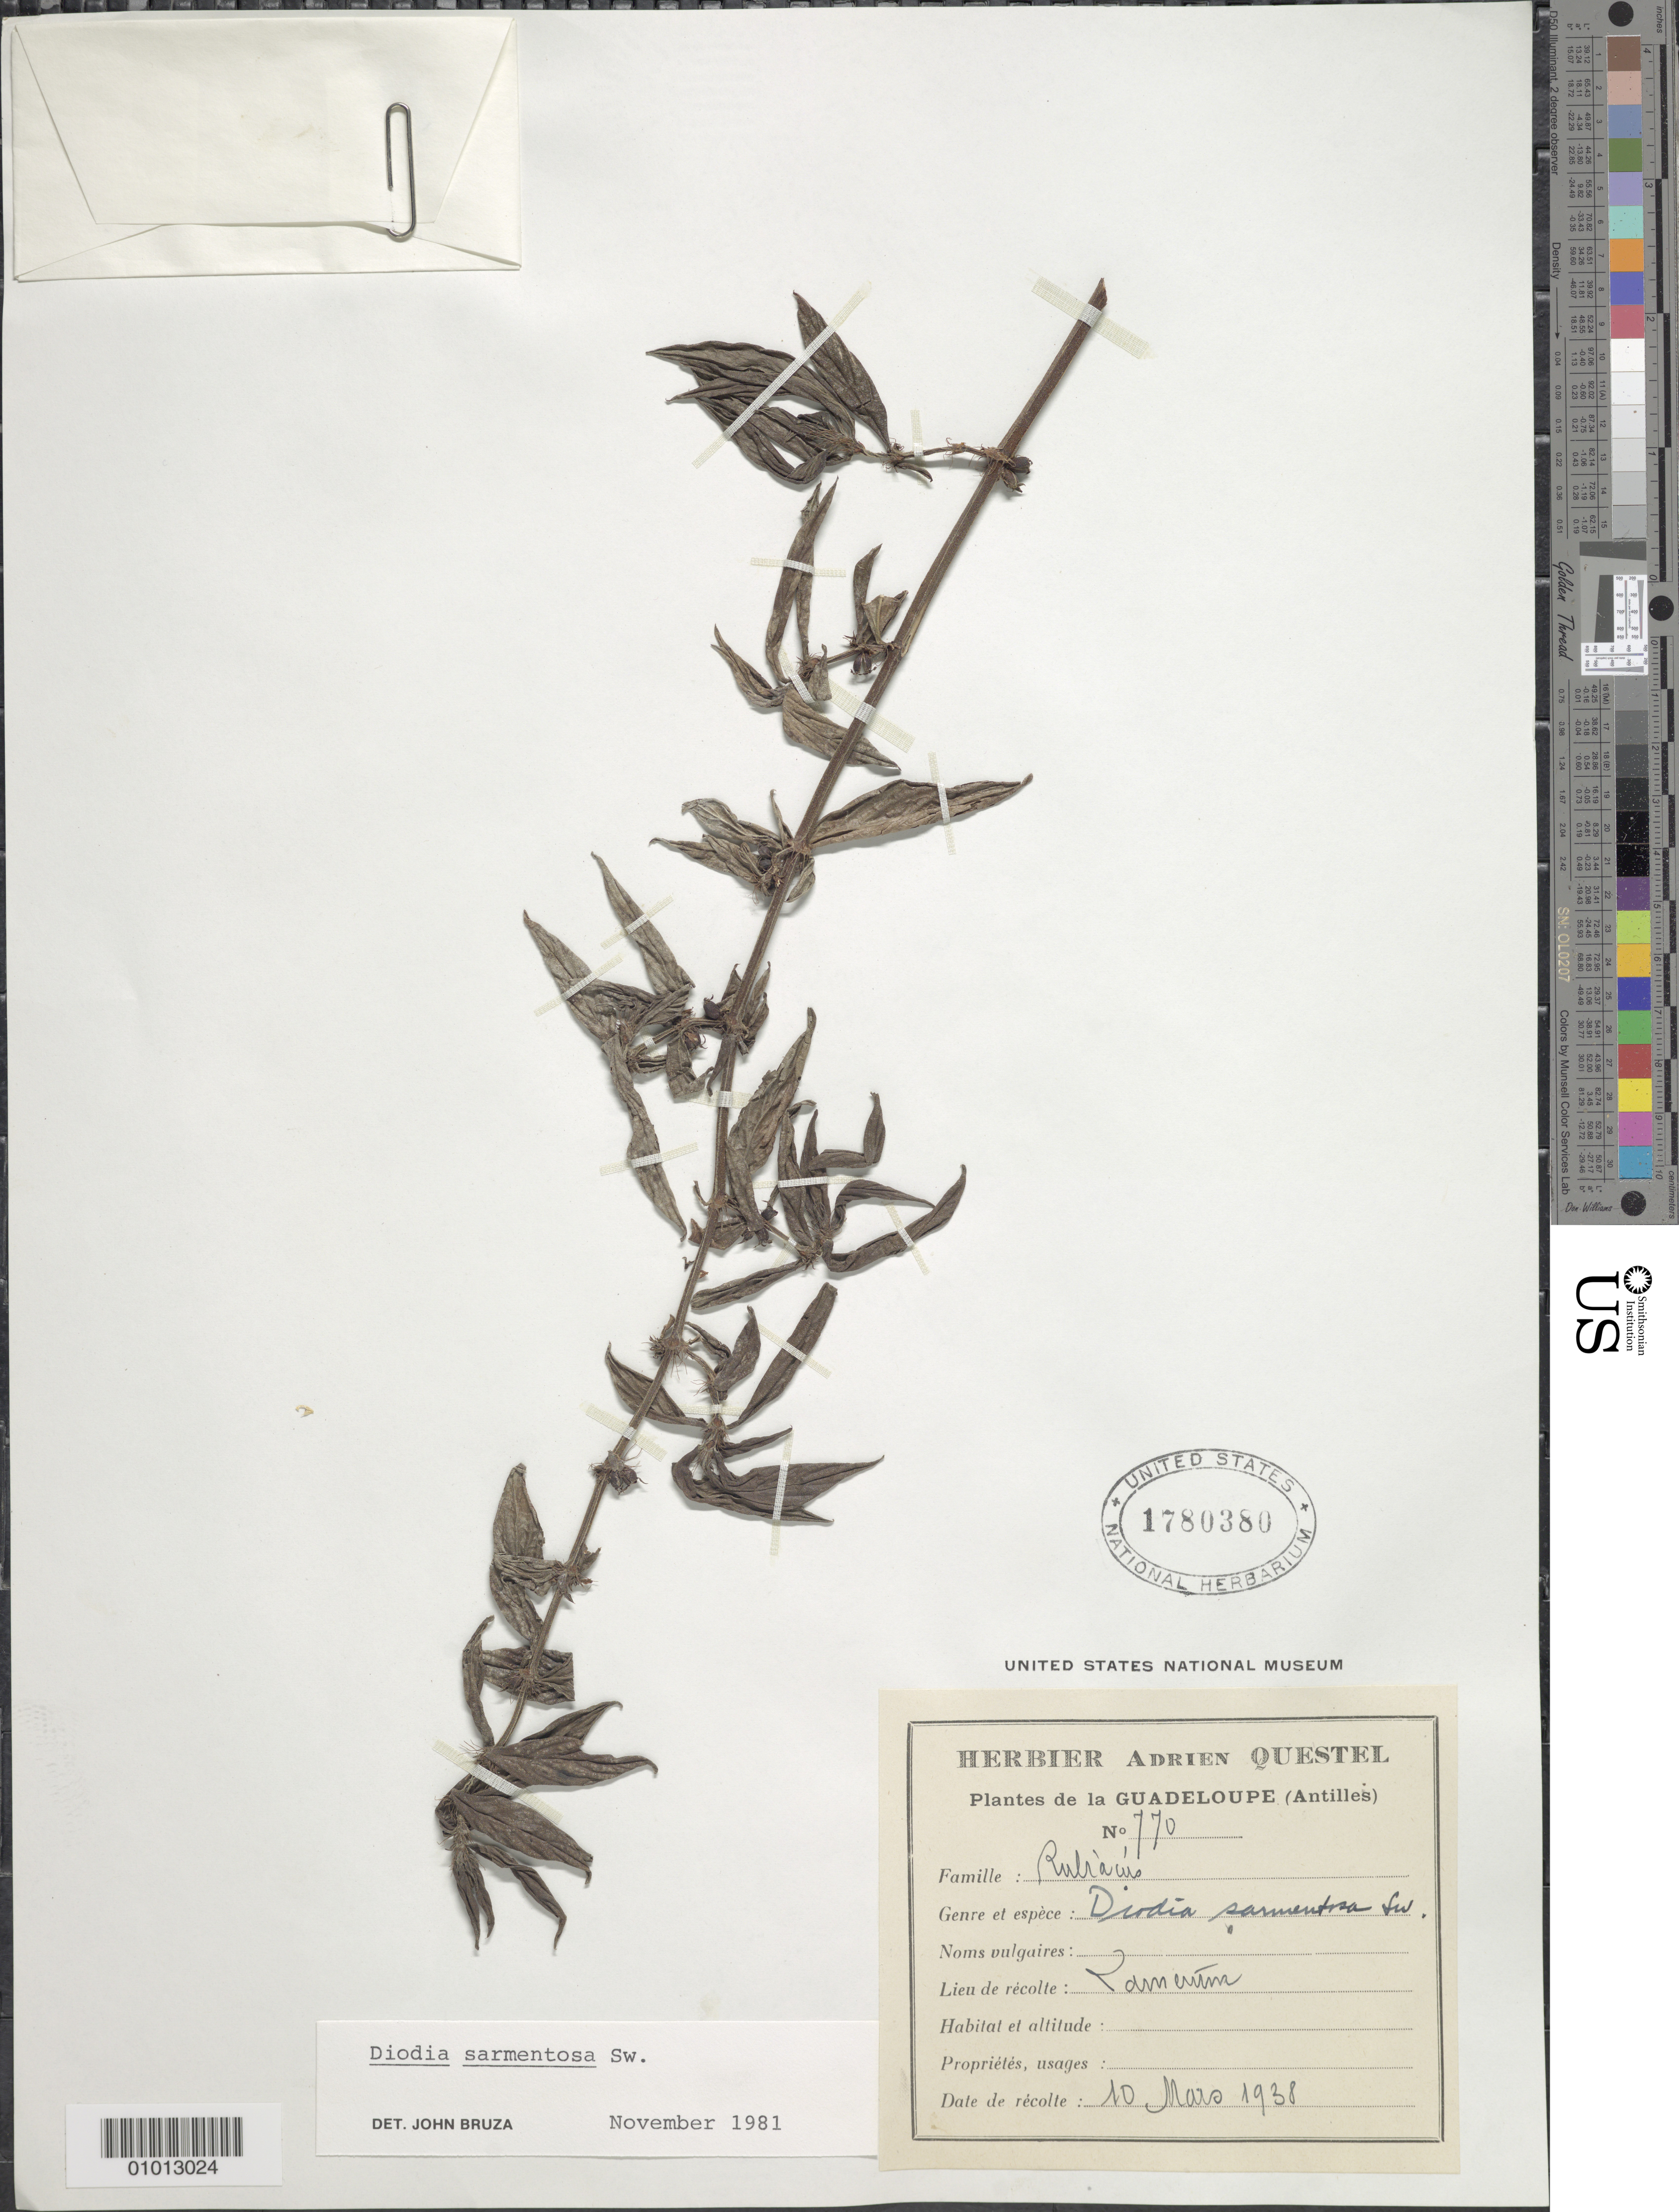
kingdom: Plantae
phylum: Tracheophyta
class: Magnoliopsida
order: Gentianales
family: Rubiaceae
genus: Diodia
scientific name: Diodia sarmentosa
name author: Sw.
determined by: Bruza, J.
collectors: A. Questel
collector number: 770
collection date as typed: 10 Mar 1938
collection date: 1938-03-10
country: Guadeloupe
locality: Lamertin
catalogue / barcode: US 1780380